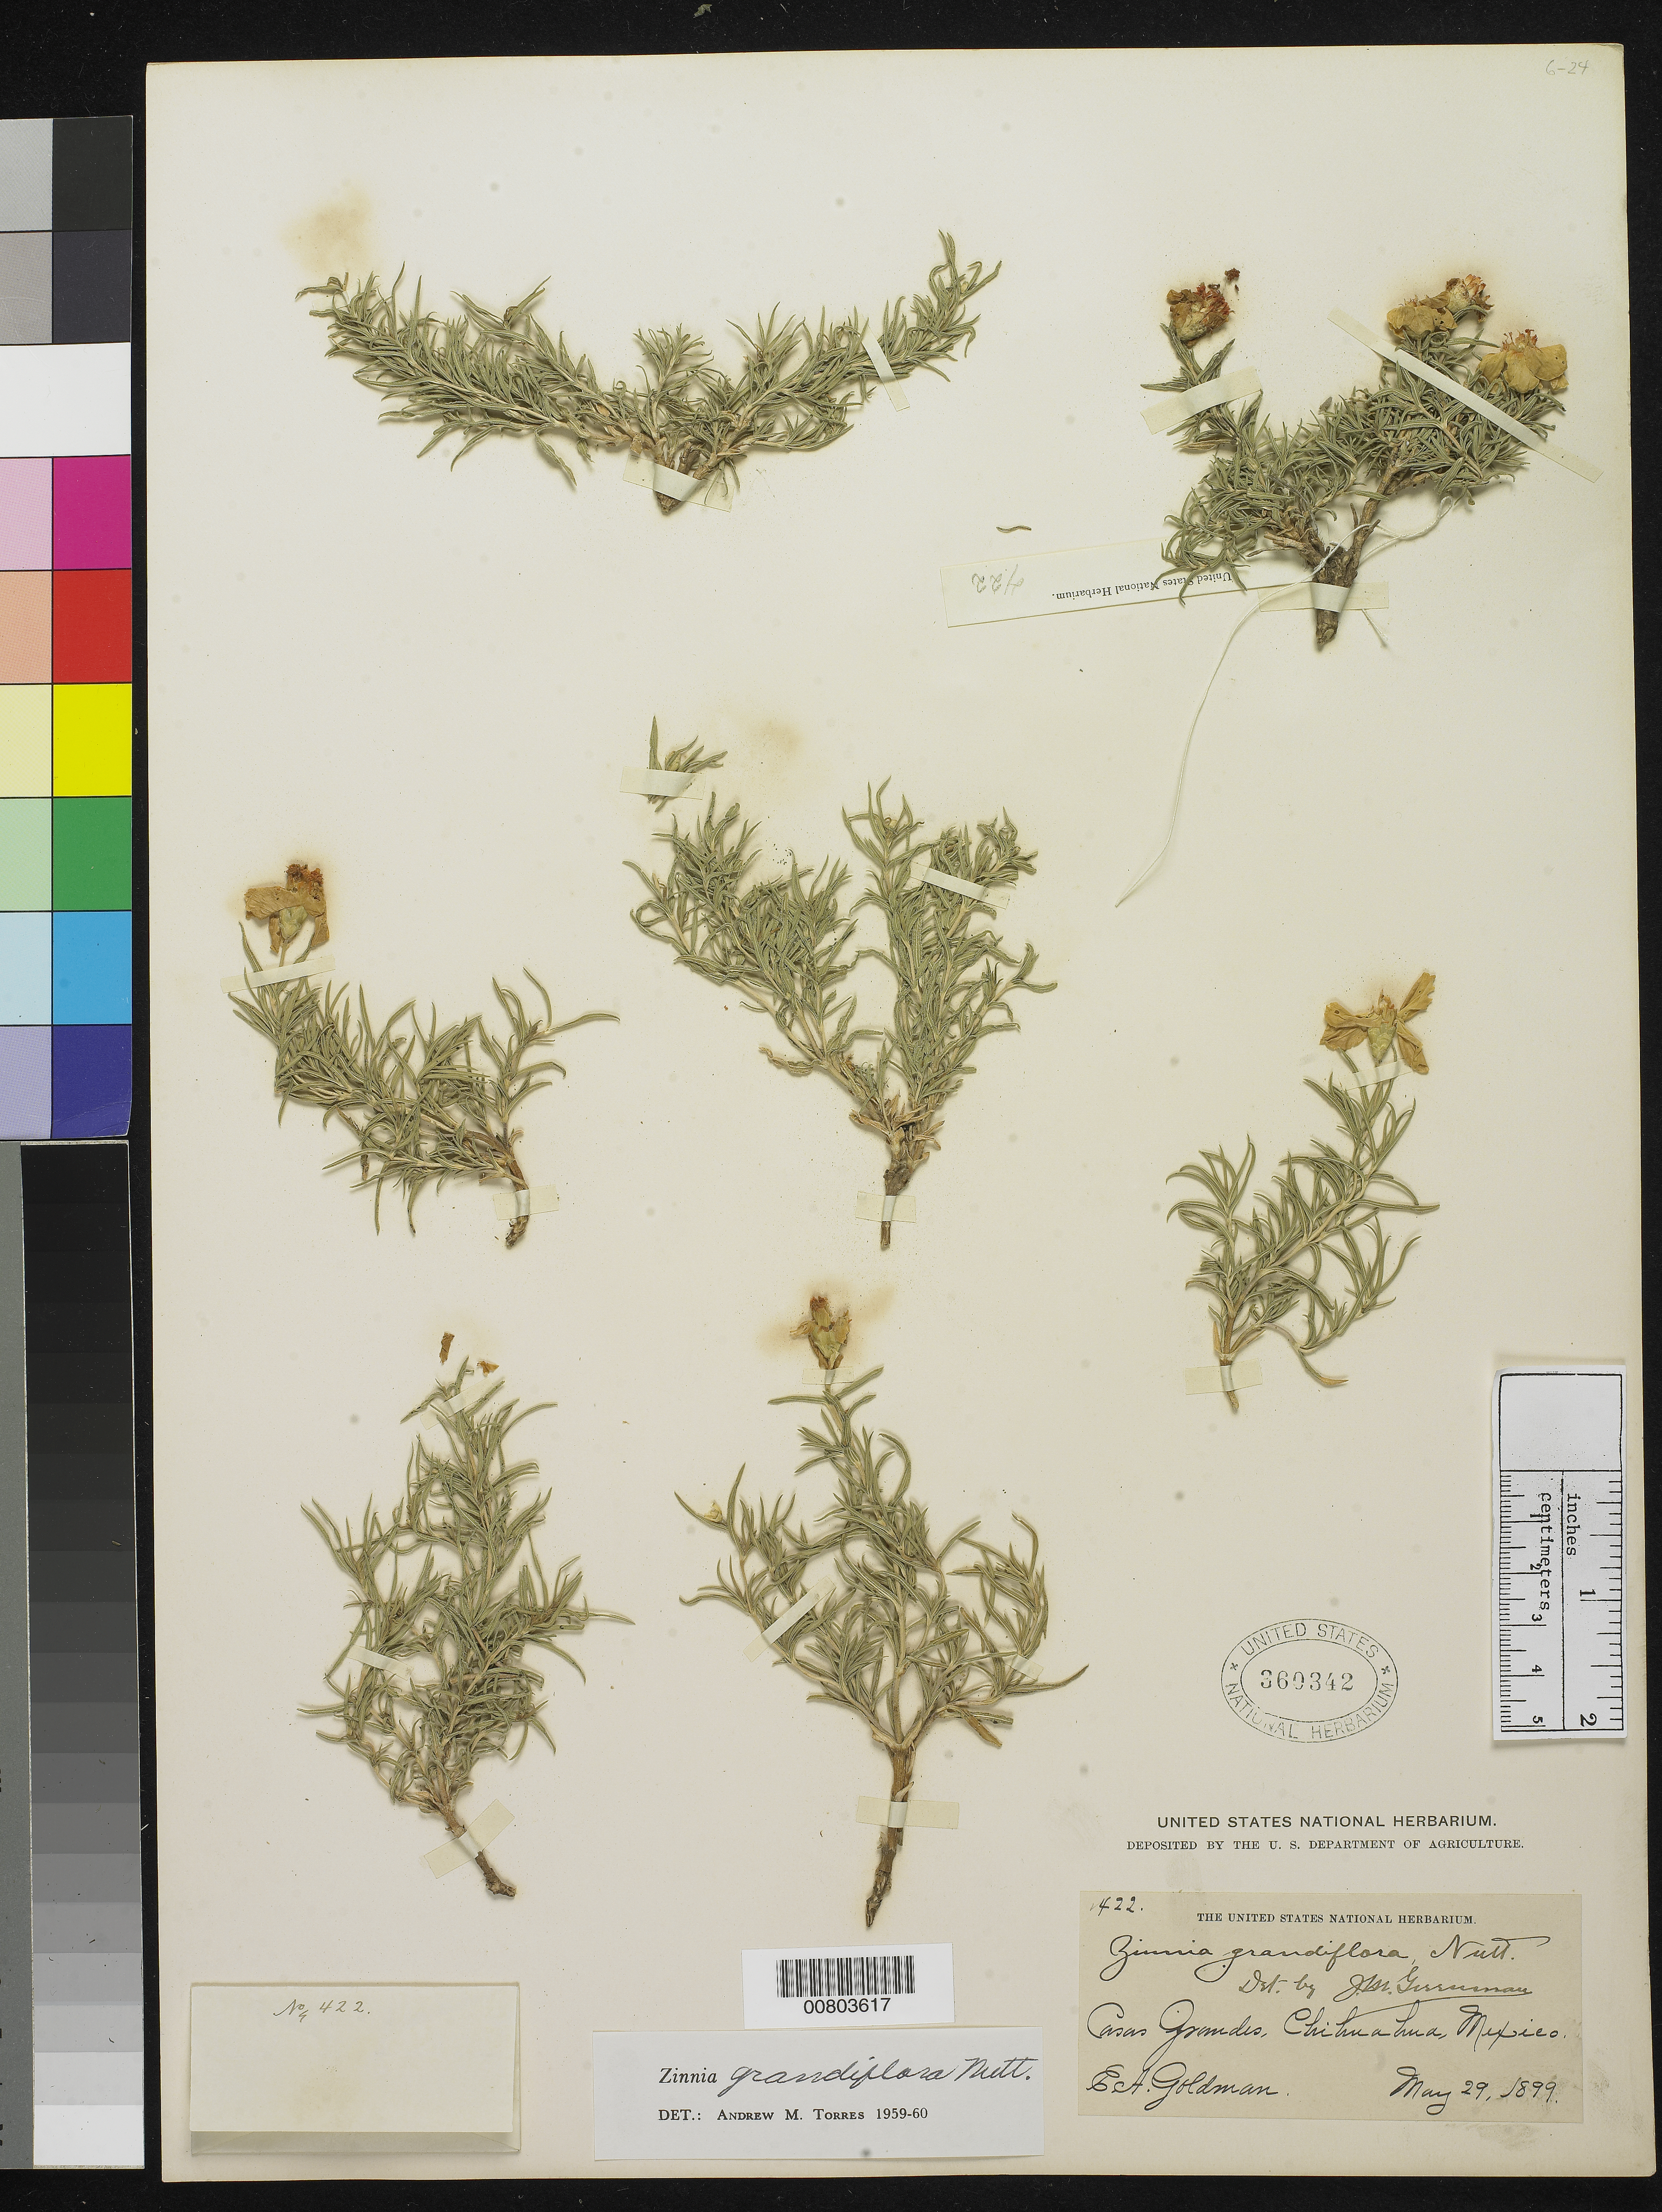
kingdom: Plantae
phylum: Tracheophyta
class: Magnoliopsida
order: Asterales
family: Asteraceae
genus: Zinnia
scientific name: Zinnia grandiflora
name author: Nutt.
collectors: E. A. Goldman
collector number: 422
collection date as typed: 29 May 1899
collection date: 1899-05-29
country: Mexico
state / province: Chihuahua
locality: Casas Grandes, Chihuahua.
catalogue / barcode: US 360342